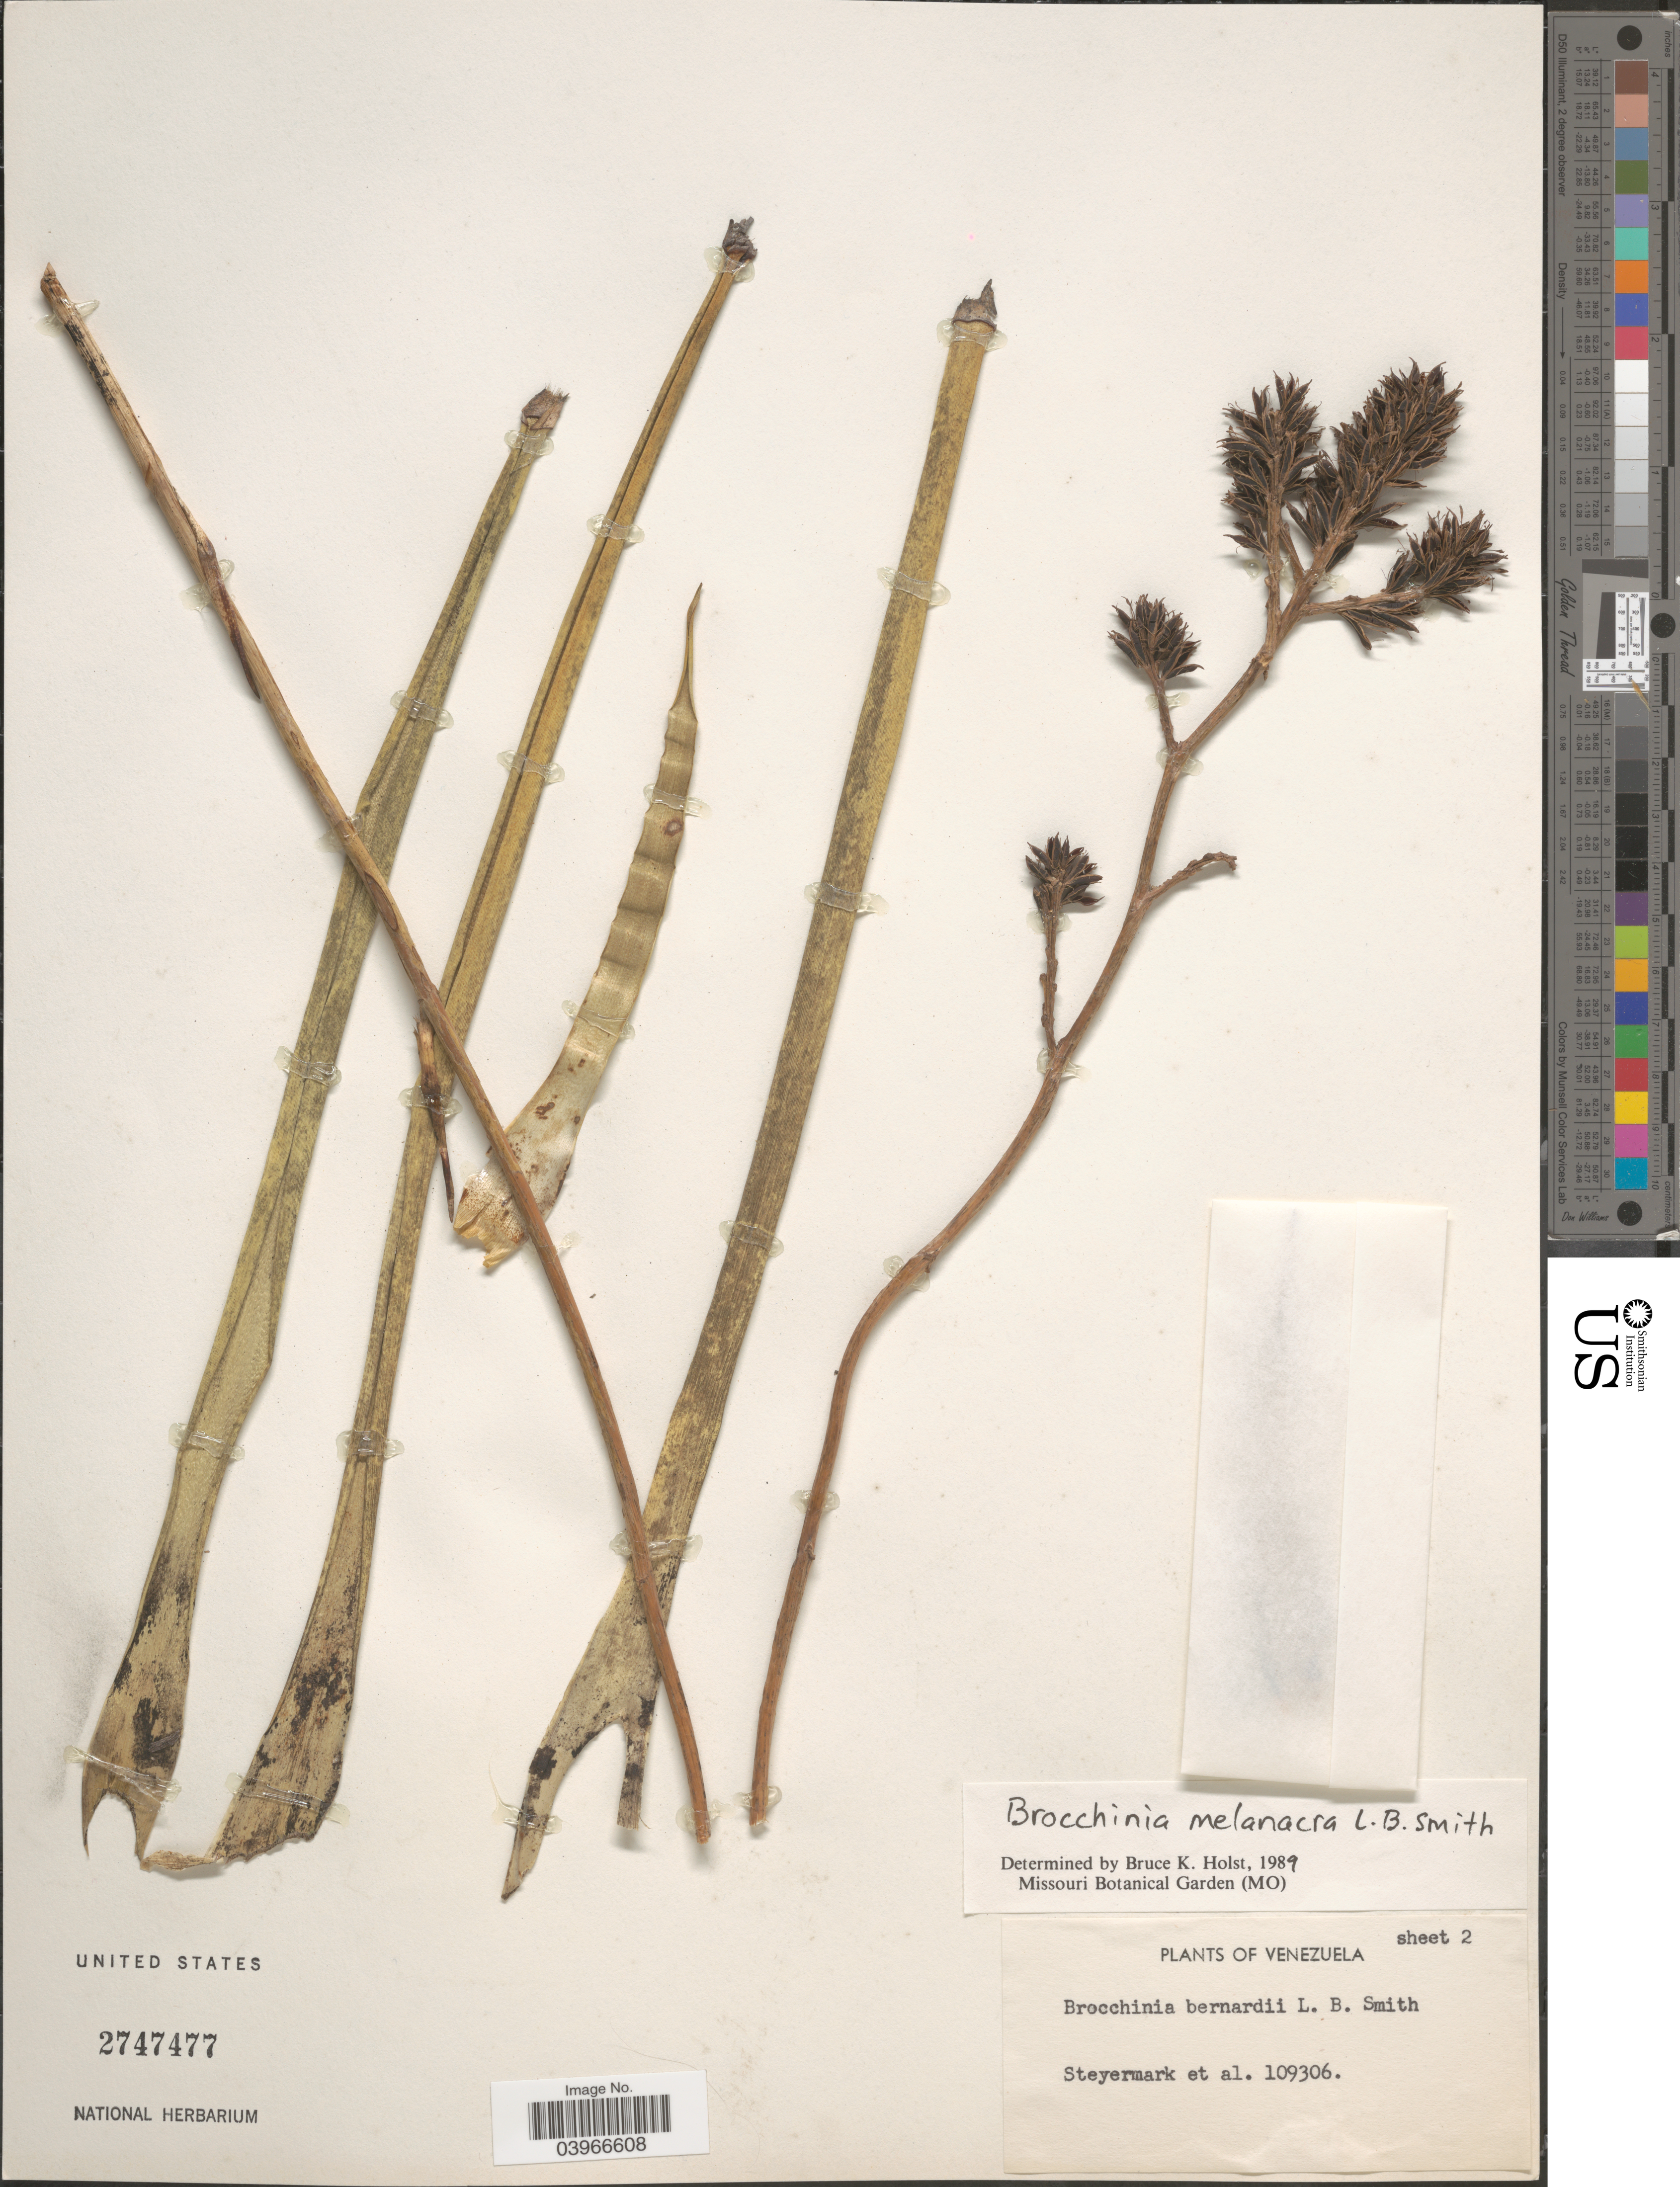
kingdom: Plantae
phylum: Tracheophyta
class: Liliopsida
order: Poales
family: Bromeliaceae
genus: Brocchinia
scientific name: Brocchinia melanacra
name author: L.B. Sm.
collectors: Steyermark, -- & et al.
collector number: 109306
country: Venezuela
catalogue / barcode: US 2747477